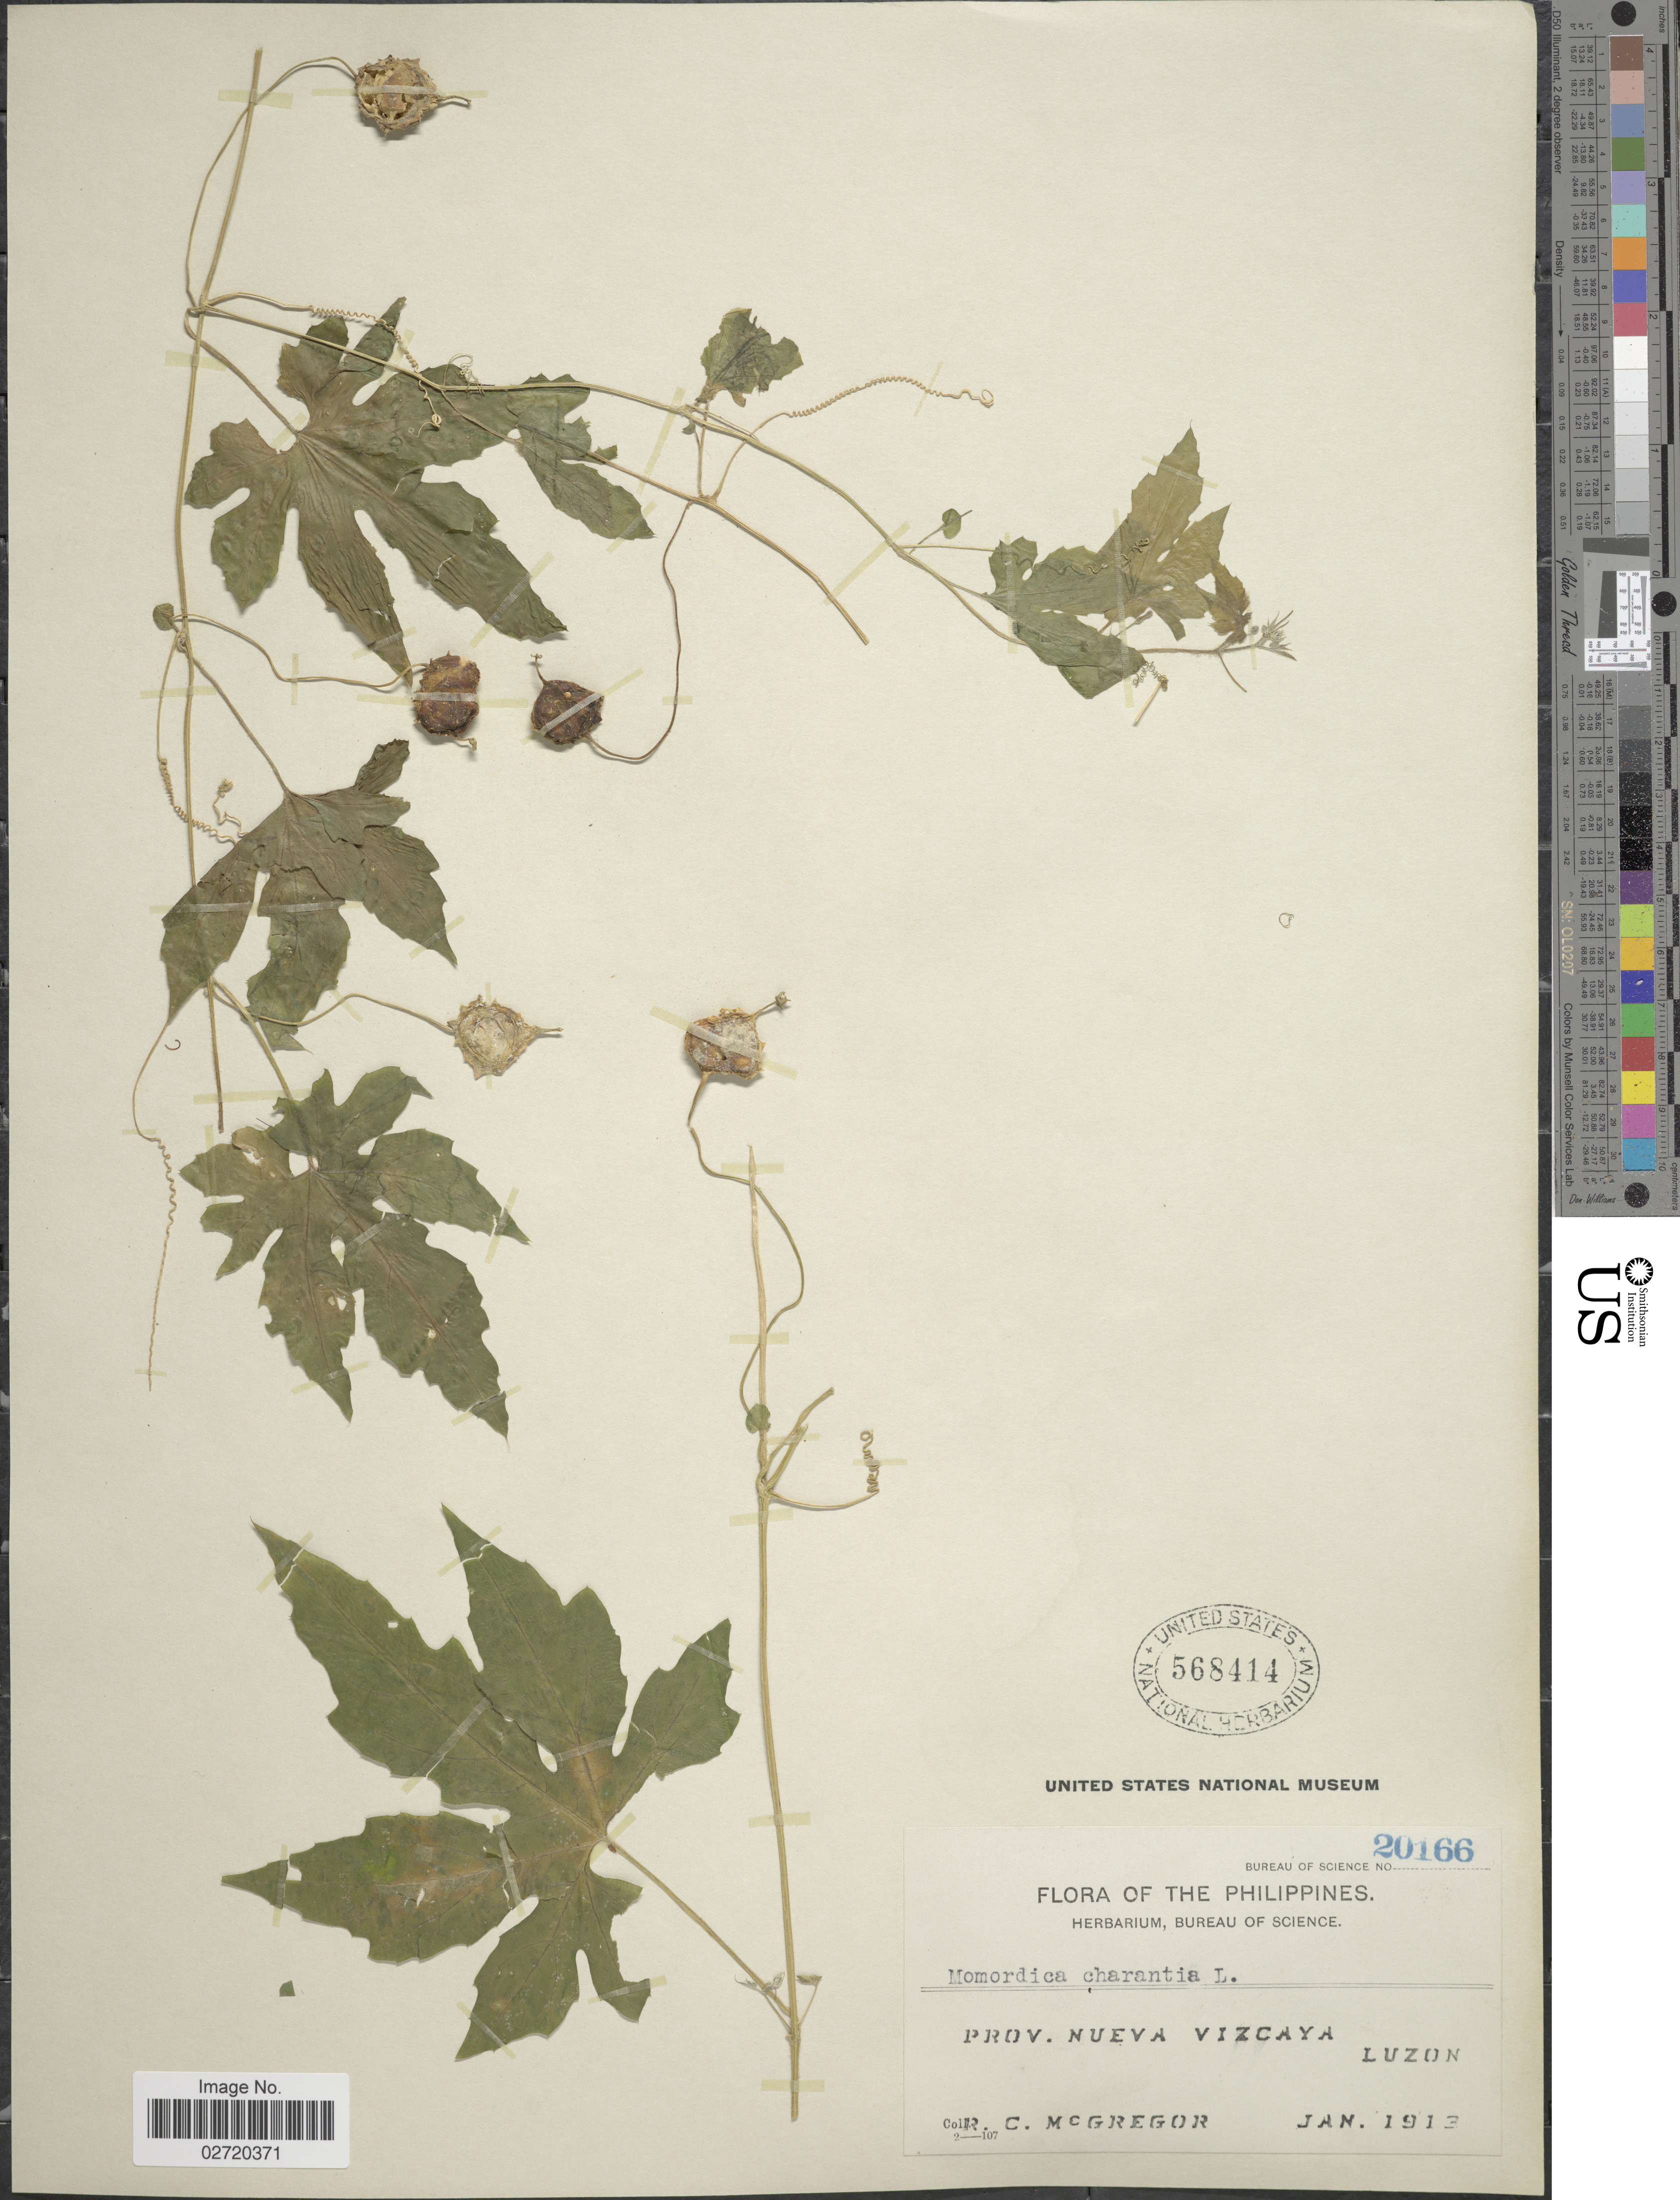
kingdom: Plantae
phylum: Tracheophyta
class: Magnoliopsida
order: Cucurbitales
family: Cucurbitaceae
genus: Momordica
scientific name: Momordica charantia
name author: L.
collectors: R. C. McGregor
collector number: Bureau of Science 20166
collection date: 1913-01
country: Philippines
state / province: Cagayan Valley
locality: Prov. Nueva Vizcaya, Luzon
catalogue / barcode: US 568414